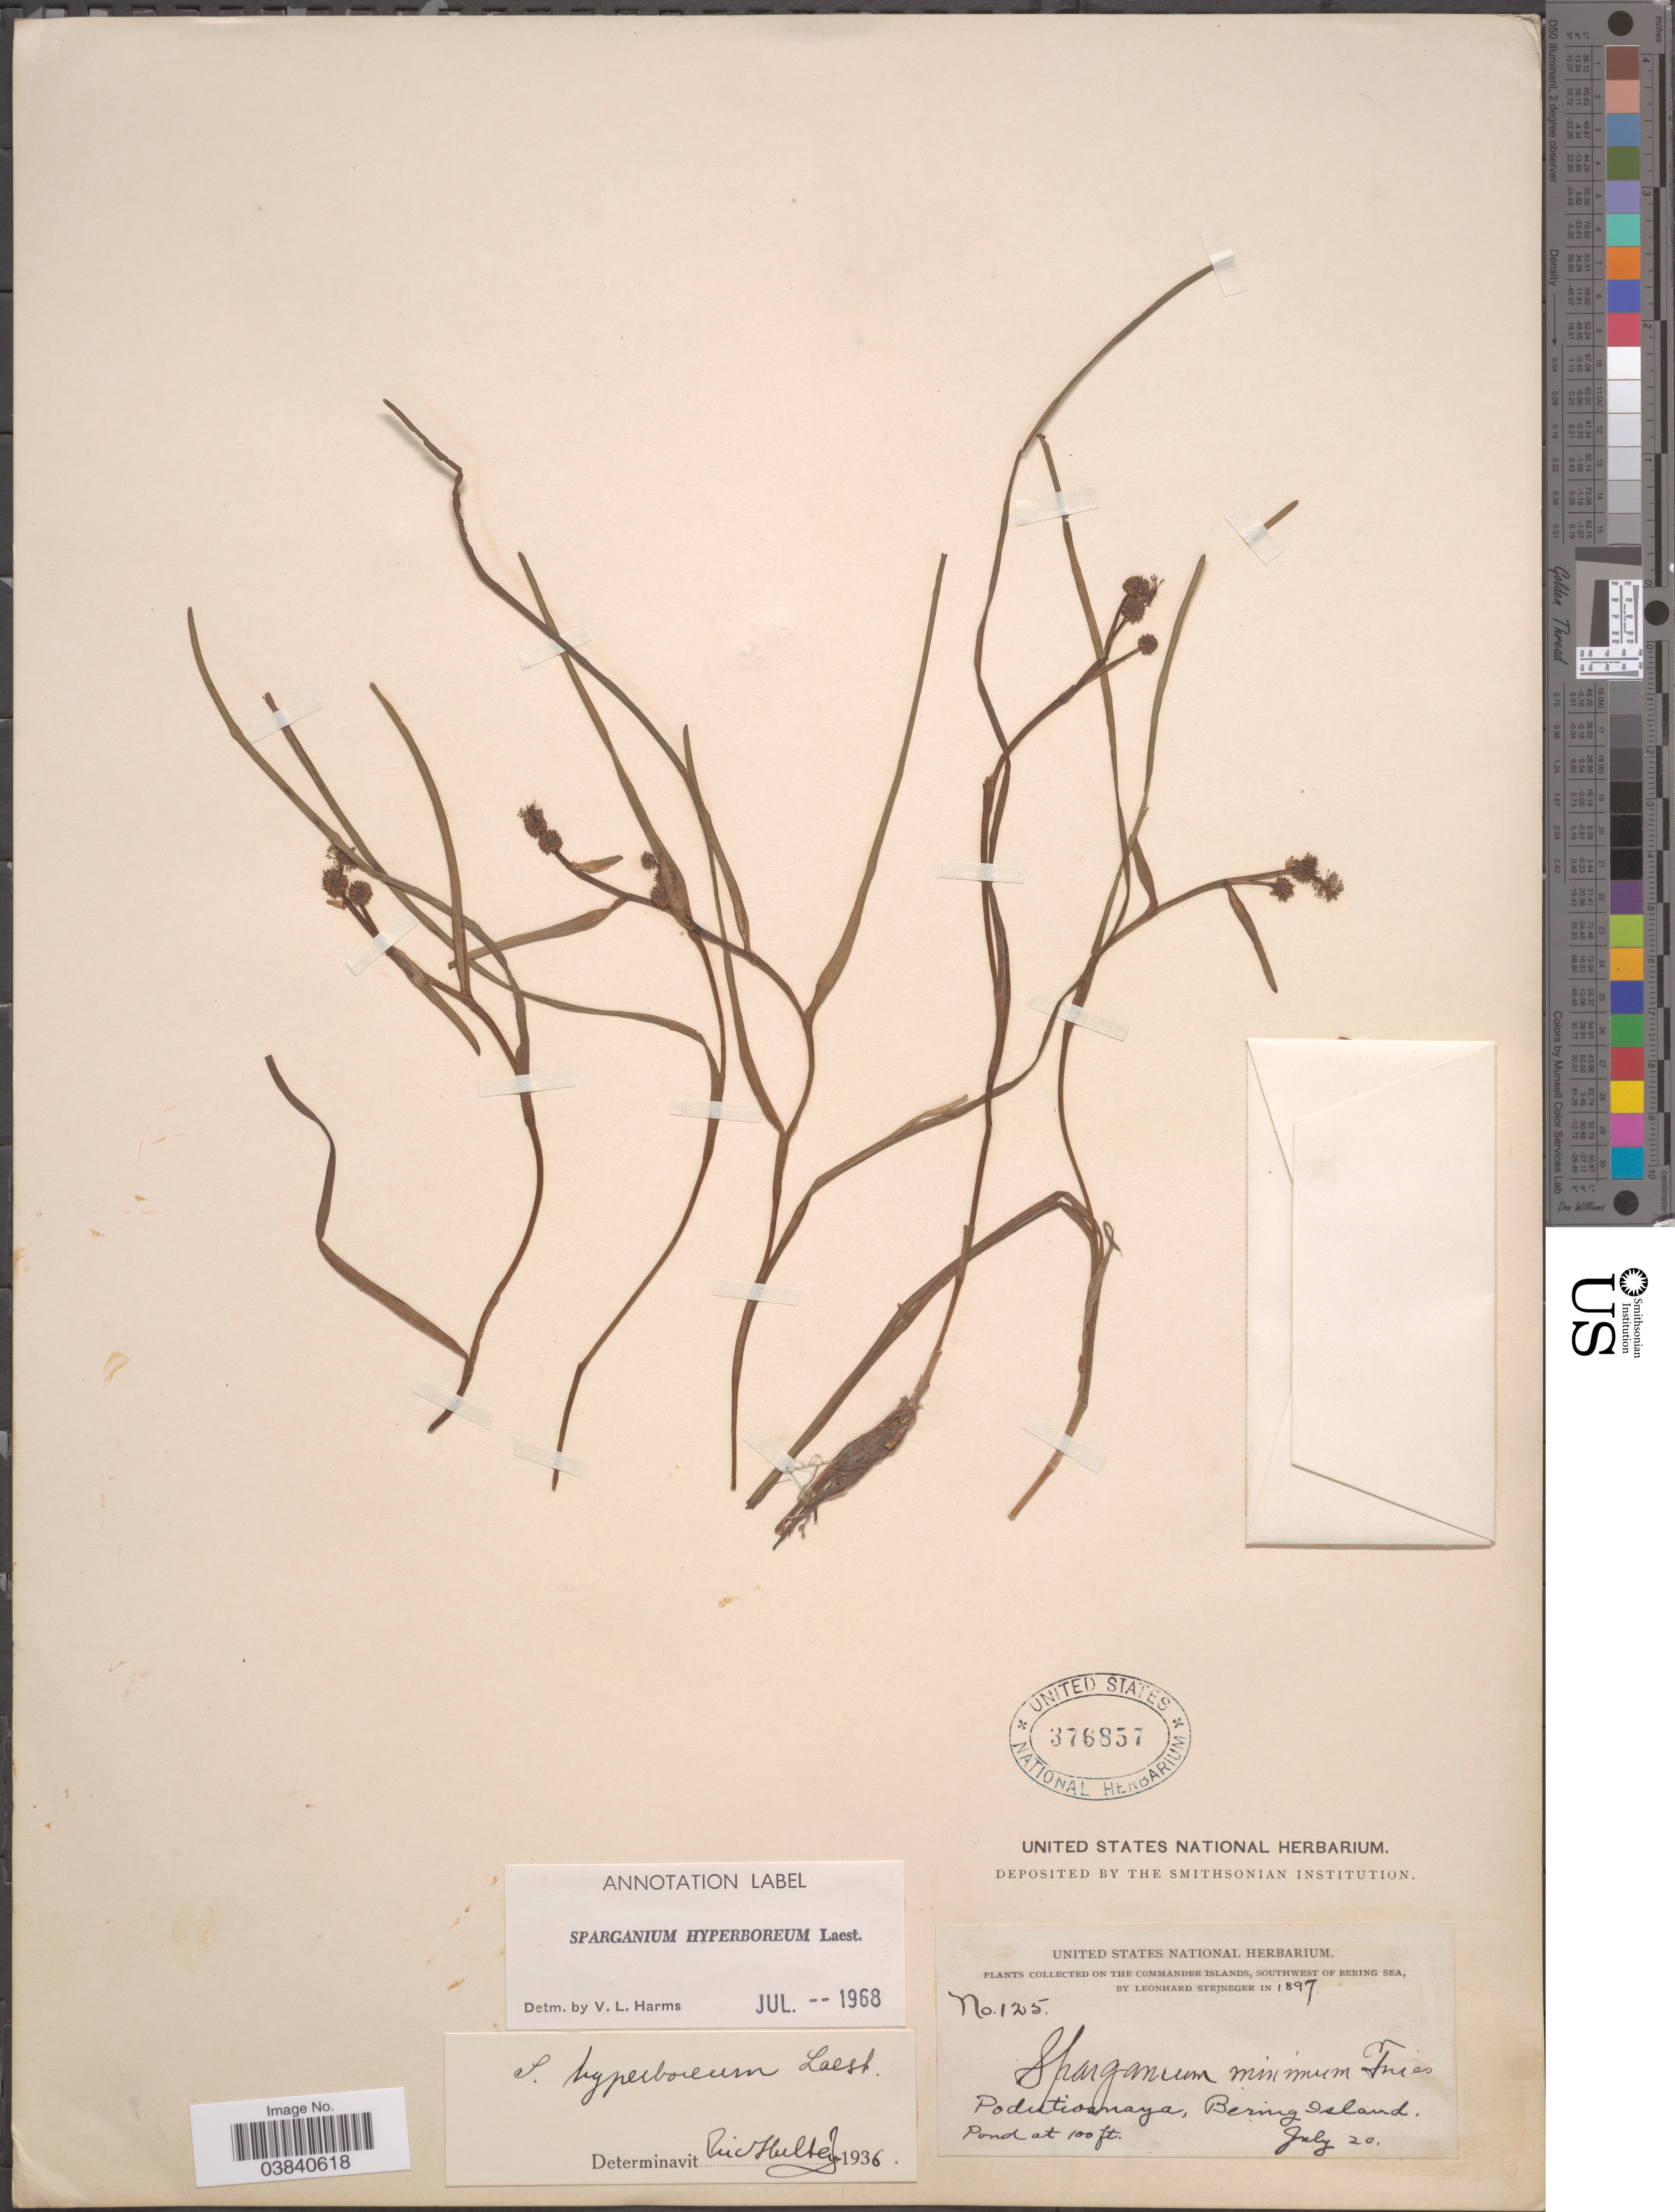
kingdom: Plantae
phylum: Tracheophyta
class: Liliopsida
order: Poales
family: Typhaceae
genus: Sparganium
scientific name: Sparganium hyperboreum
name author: Beurl. ex Laest.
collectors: L. Stejneger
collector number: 125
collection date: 1897-07-20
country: Russian Federation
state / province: Kamchatka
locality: On the Commander Islands, Southwest of Bering Sea. Podutiosnaya, Bering Island.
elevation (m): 30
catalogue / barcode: US 376857